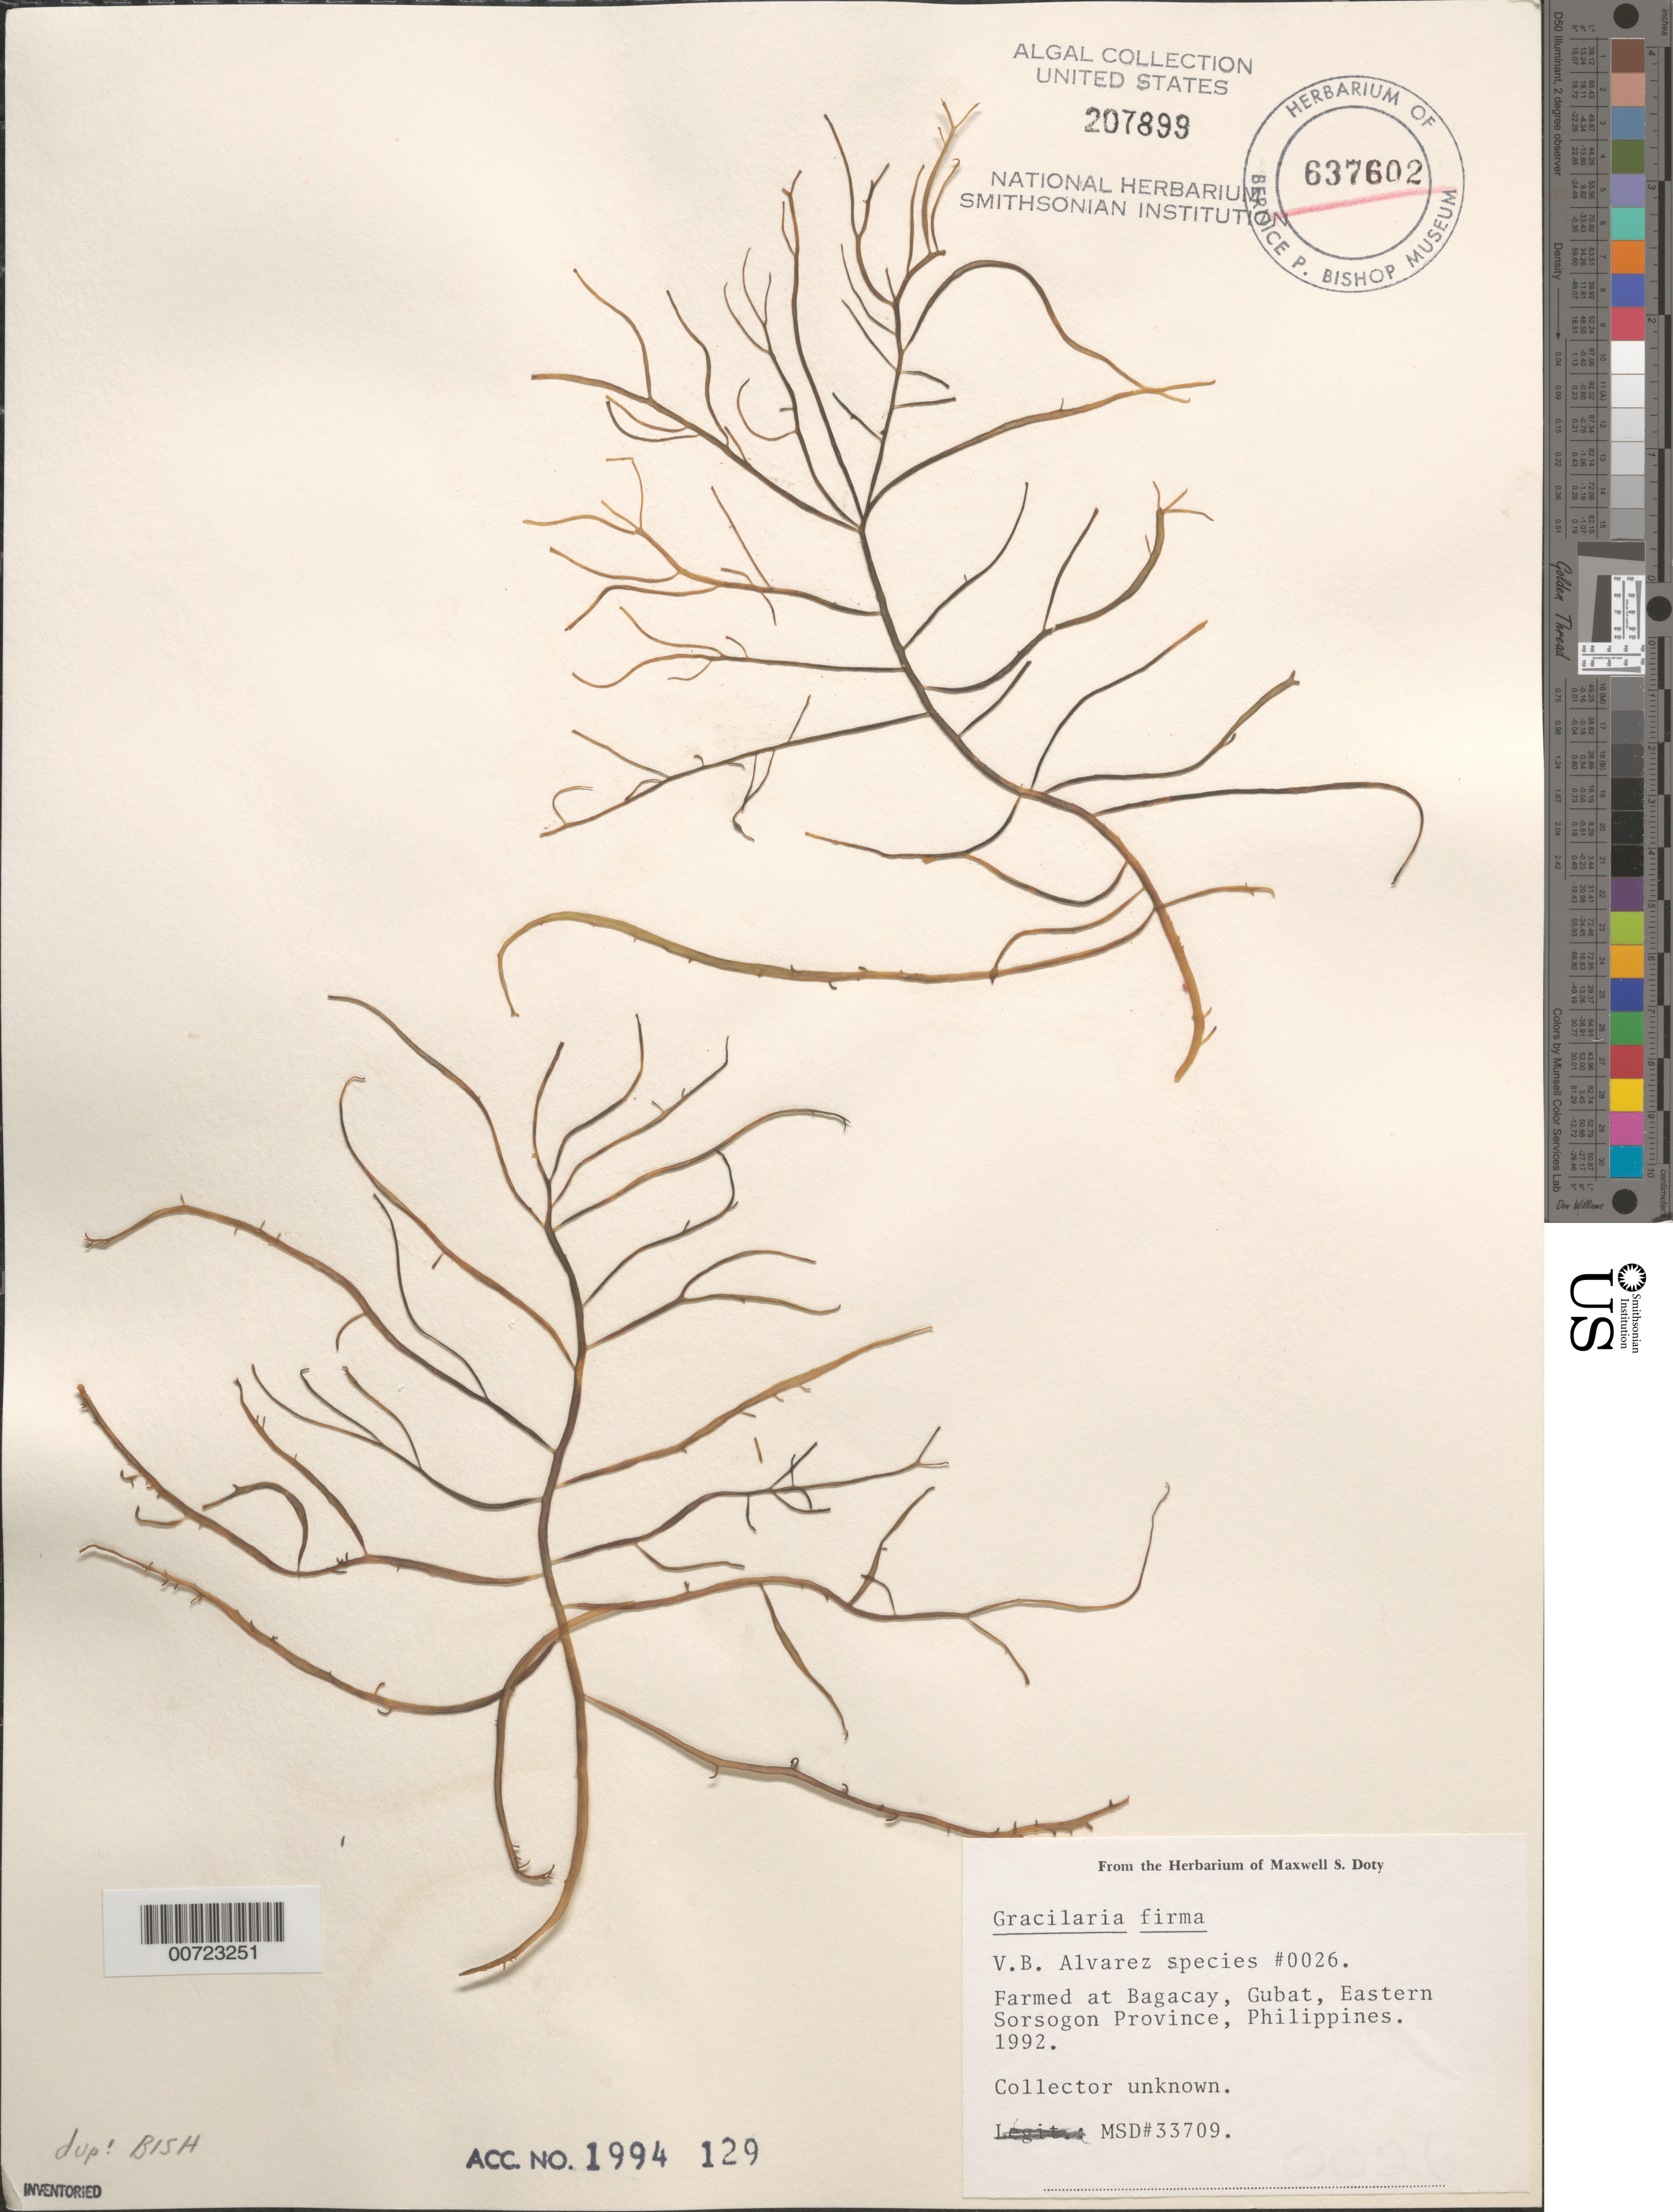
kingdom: Plantae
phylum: Rhodophyta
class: Florideophyceae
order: Gracilariales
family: Gracilariaceae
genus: Gracilaria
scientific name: Gracilaria firma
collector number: MSD 33709 & Alvarez 0026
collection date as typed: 1992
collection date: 1992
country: Philippines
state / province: Bicol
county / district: Sorsogon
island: Luzon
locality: Bagacay, Gubat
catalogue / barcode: US 207899